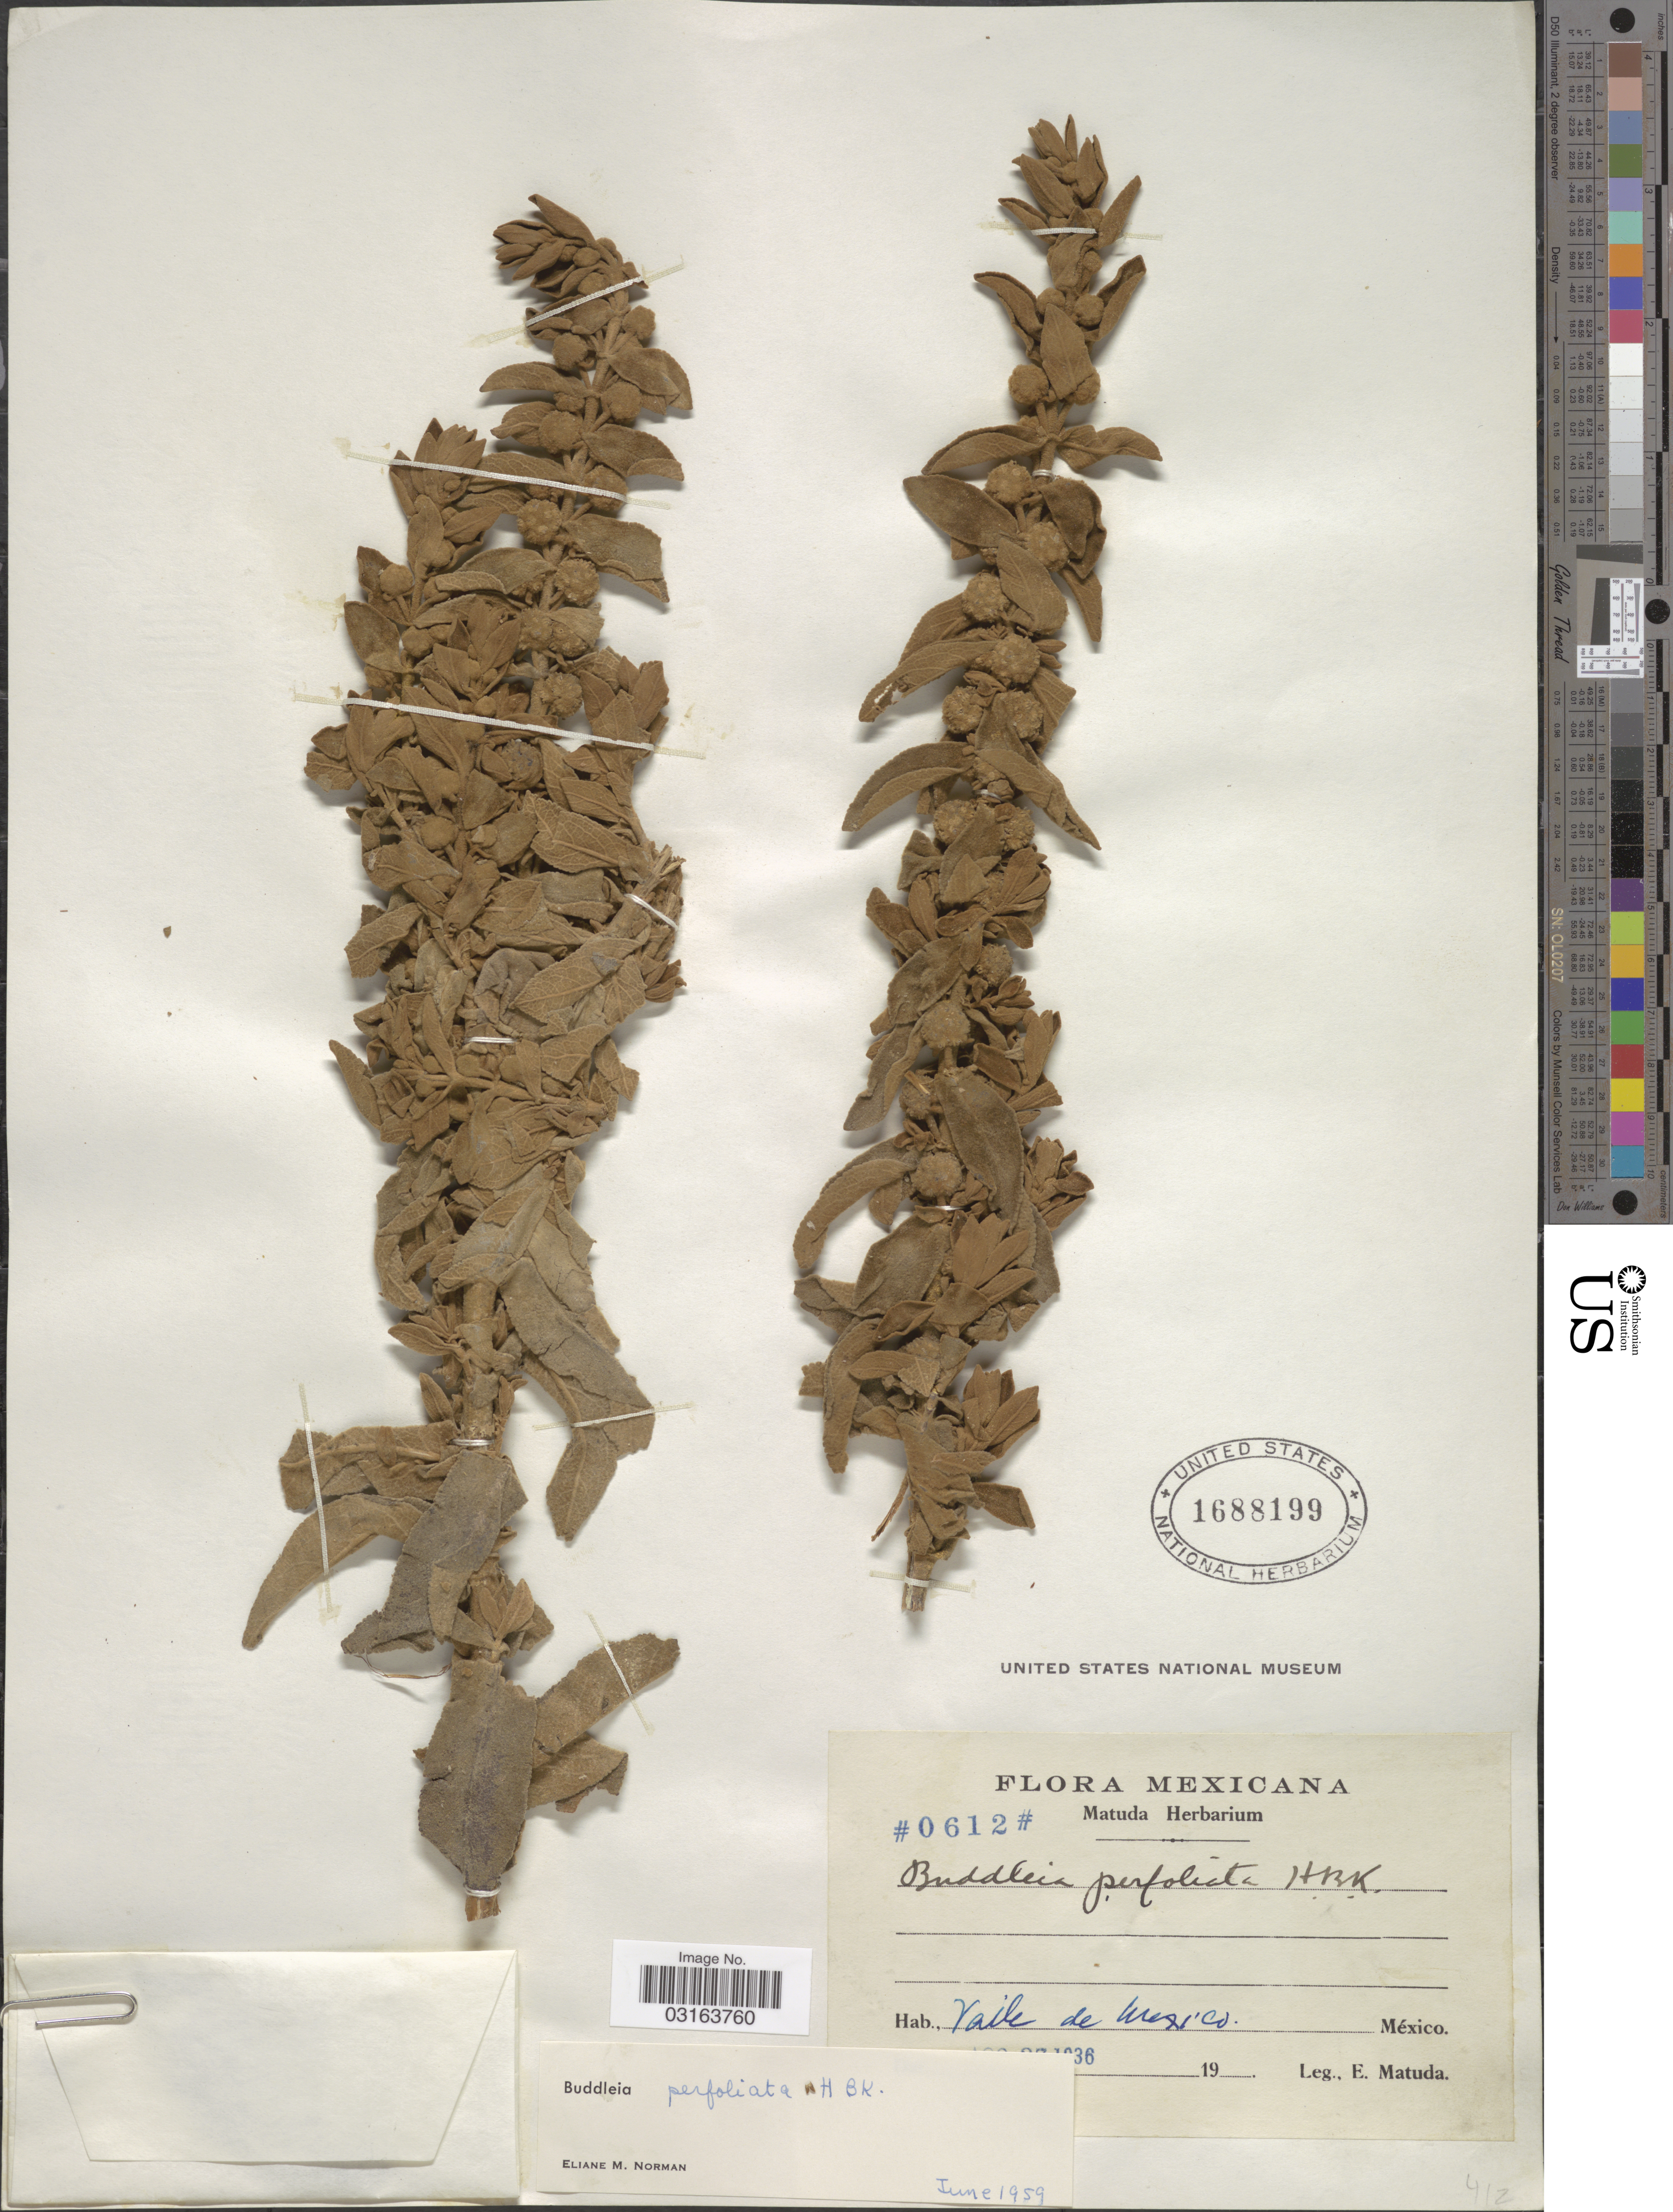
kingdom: Plantae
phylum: Tracheophyta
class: Magnoliopsida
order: Lamiales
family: Scrophulariaceae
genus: Buddleja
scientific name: Buddleja perfoliata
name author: Kunth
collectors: E. Matuda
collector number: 0612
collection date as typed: ! 1936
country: Mexico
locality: Valle de Mexico.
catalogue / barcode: US 1688199